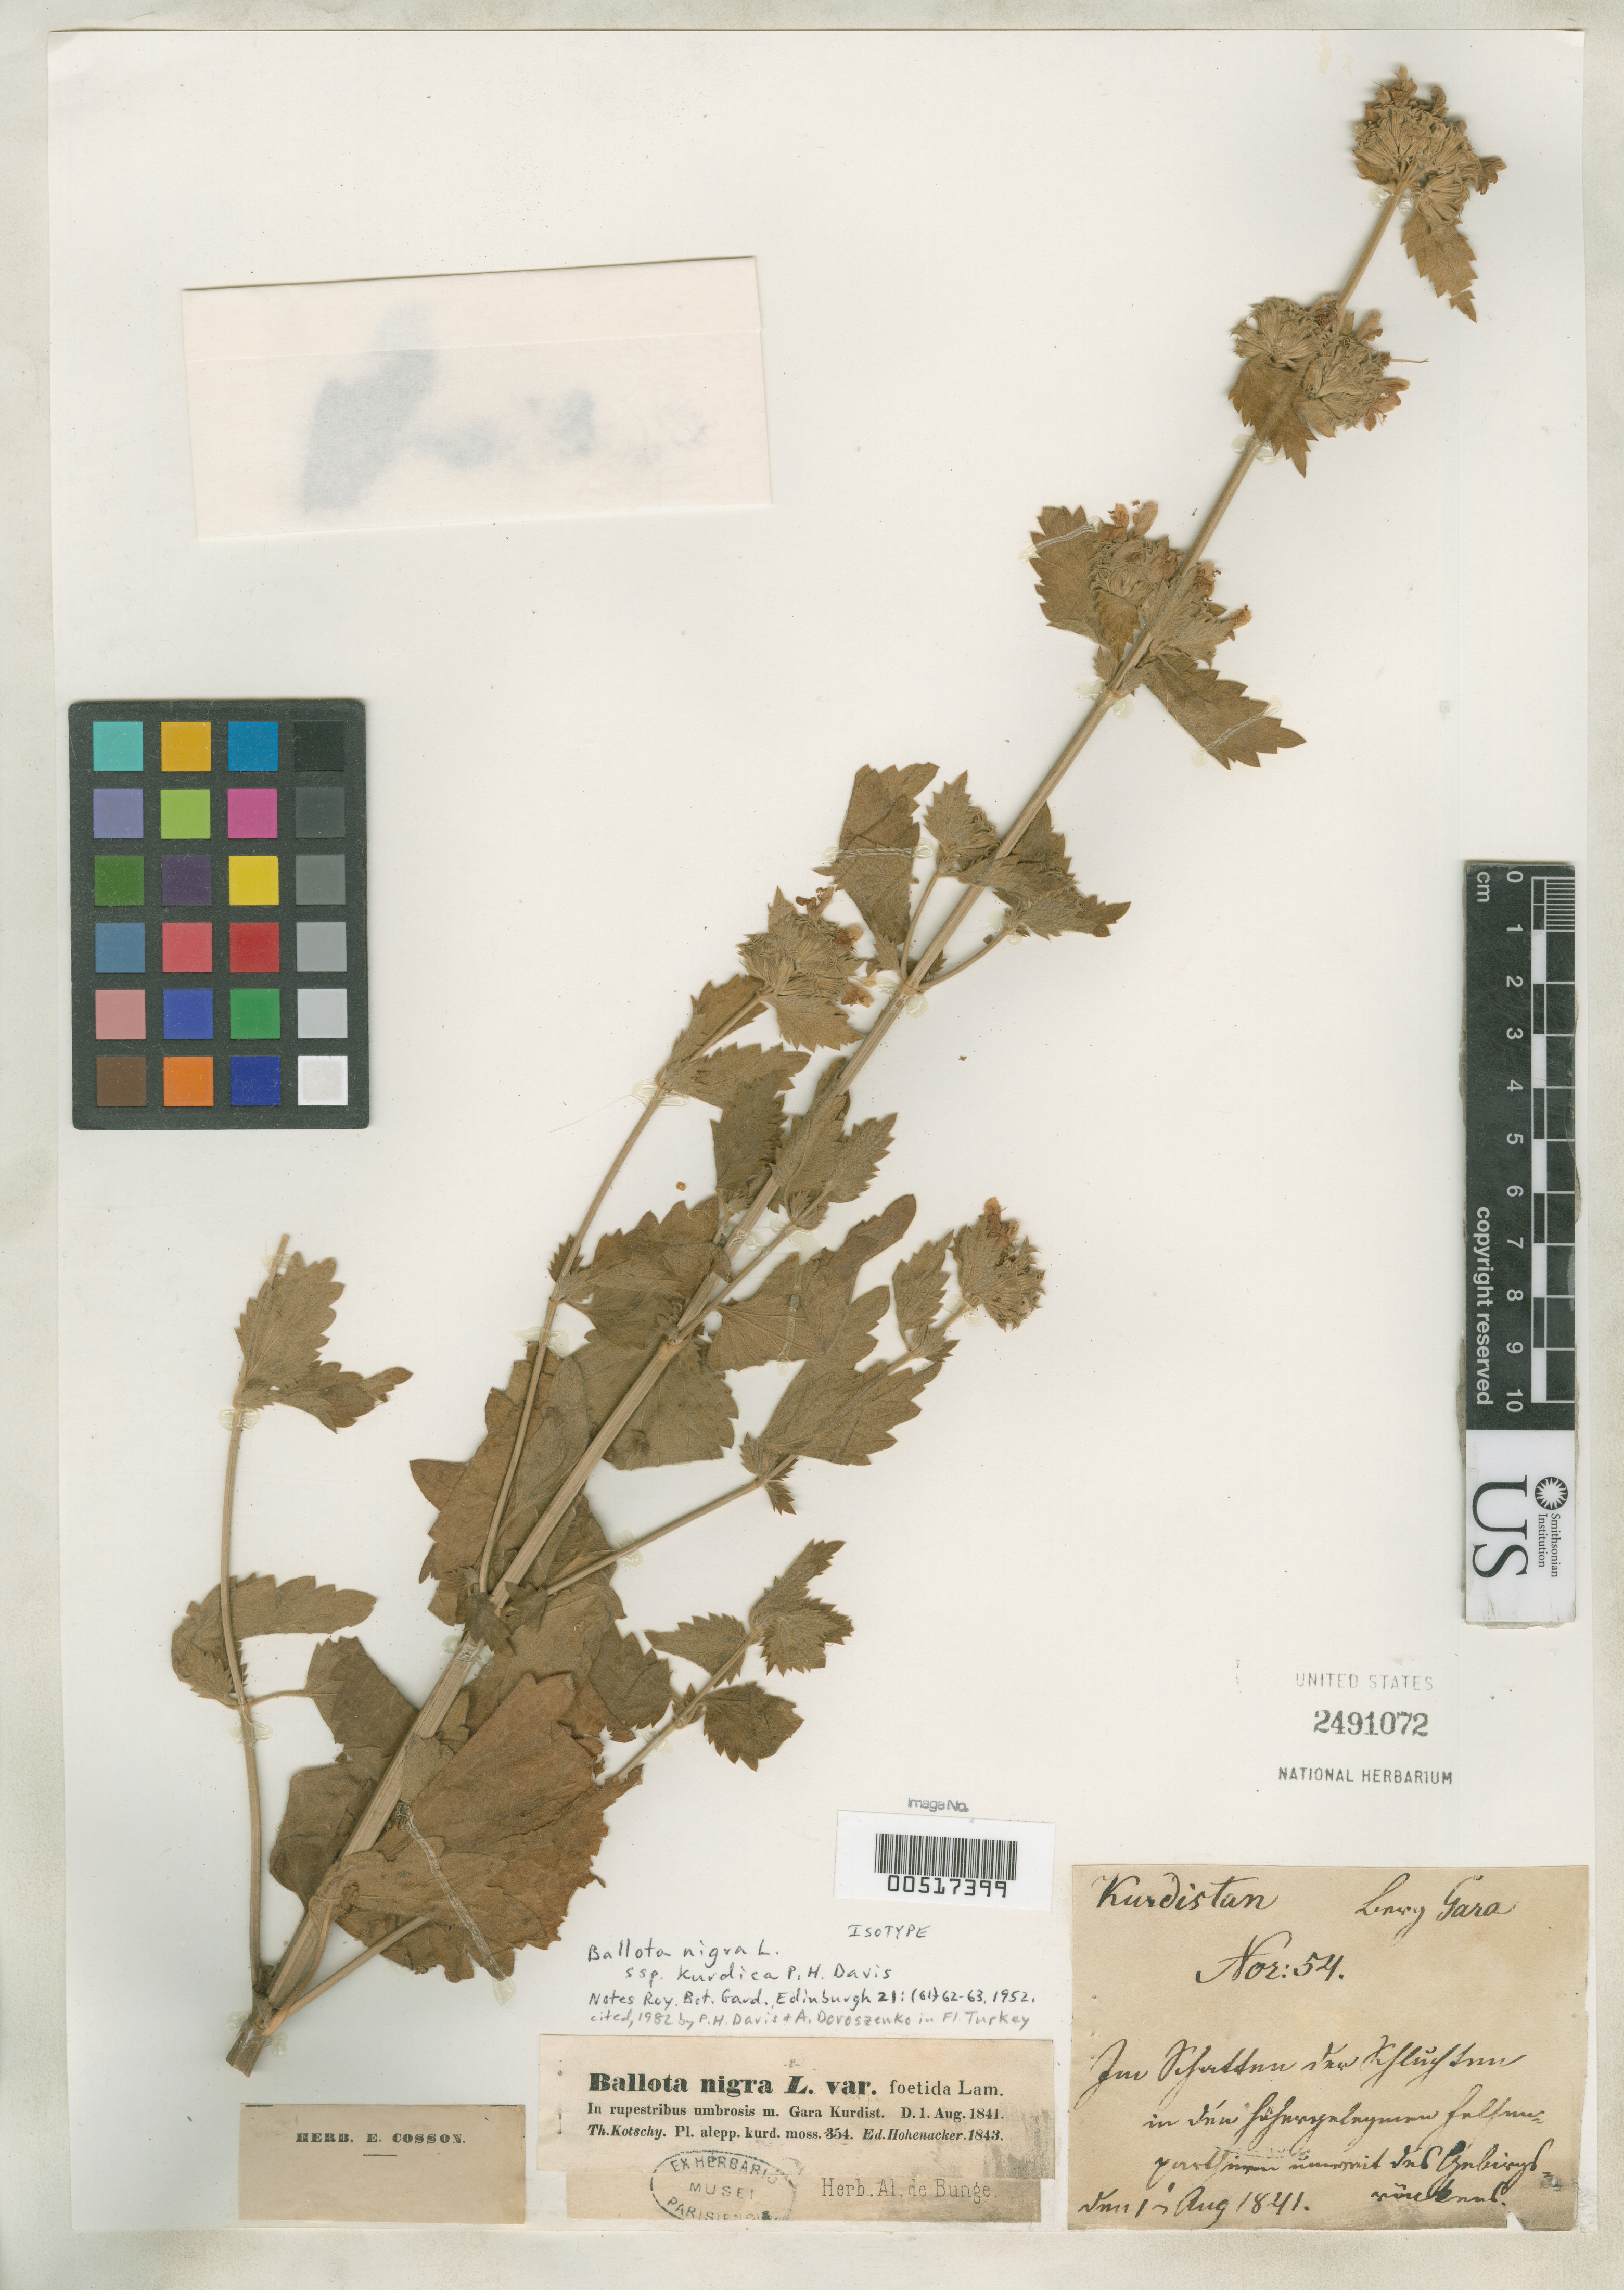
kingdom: Plantae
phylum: Tracheophyta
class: Magnoliopsida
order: Lamiales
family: Lamiaceae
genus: Ballota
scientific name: Ballota nigra subsp. kurdica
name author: P.H. Davis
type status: Isotype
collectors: K. G. Kotschy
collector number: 54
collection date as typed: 01 Aug 1843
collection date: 1843-08-01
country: Iraq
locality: In Ruprestibus umbrosis M. Gara Kurdistan.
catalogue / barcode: US 2491072